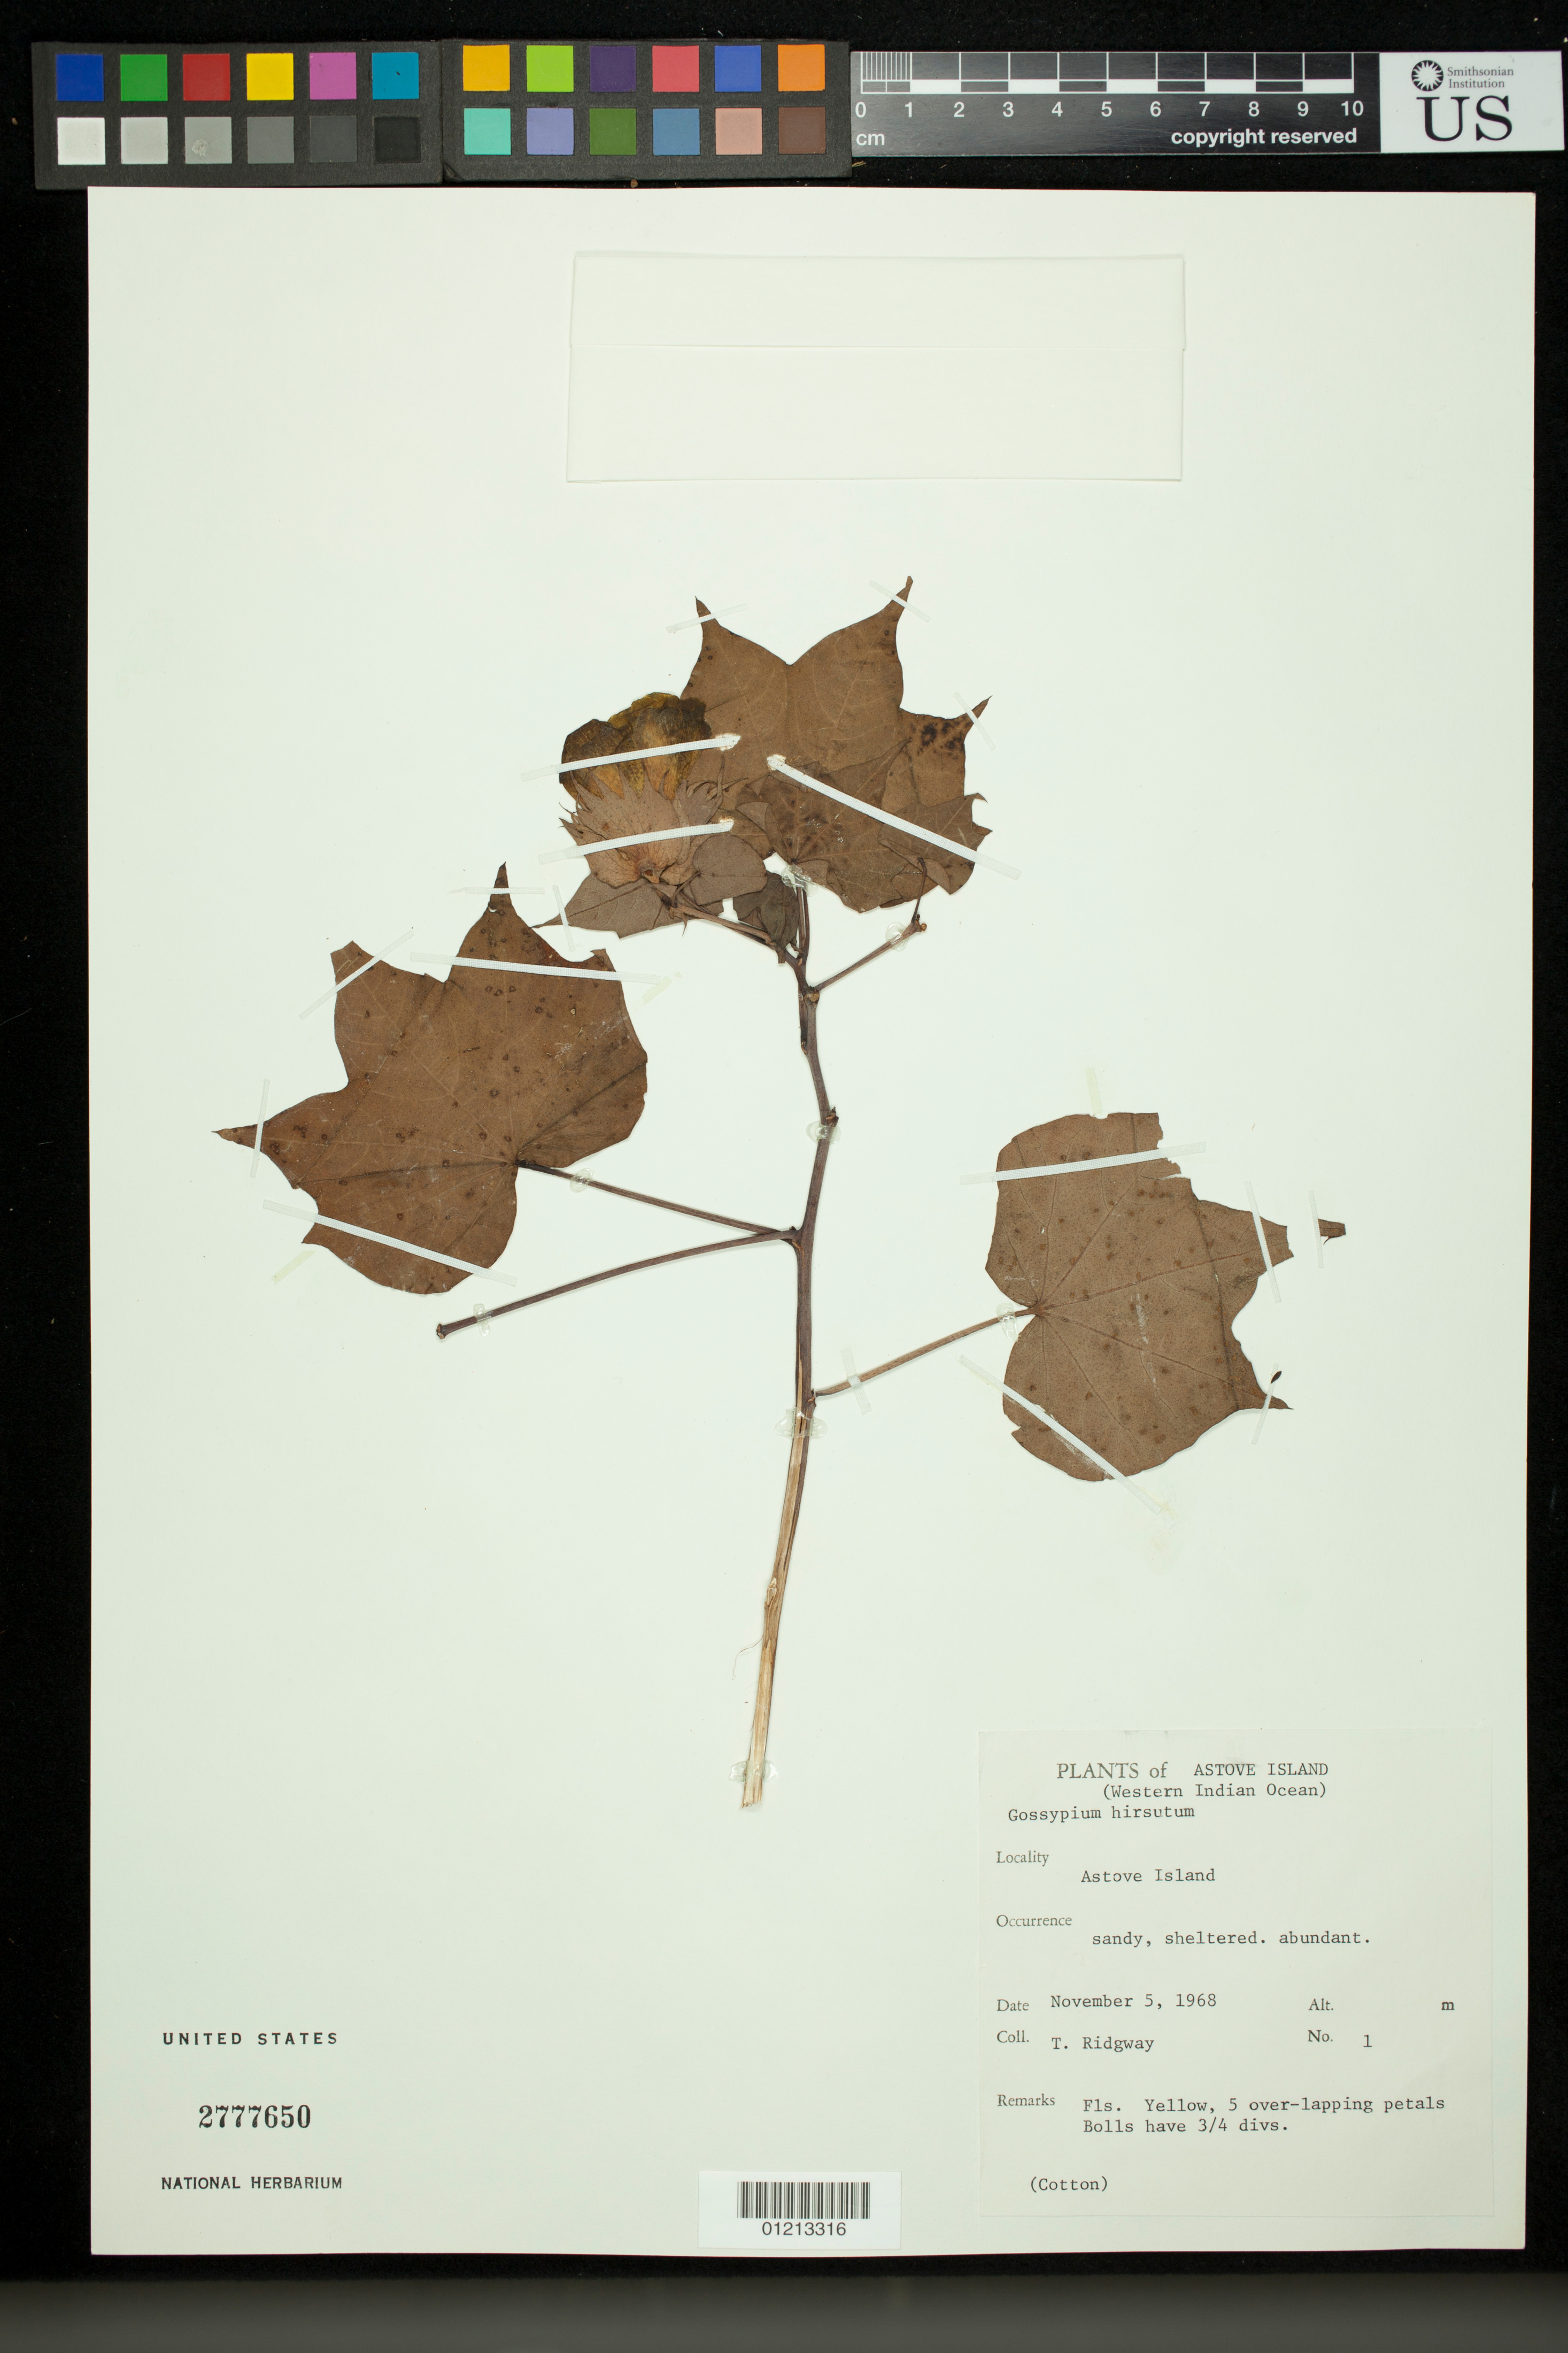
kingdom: Plantae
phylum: Tracheophyta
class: Magnoliopsida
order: Malvales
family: Malvaceae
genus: Gossypium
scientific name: Gossypium hirsutum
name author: L.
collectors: T. Ridgway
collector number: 1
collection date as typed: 11 May 1968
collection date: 1968-05-11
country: Seychelles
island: Astove Atoll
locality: Astove Island (Western Indian Ocean)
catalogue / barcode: US 2777650